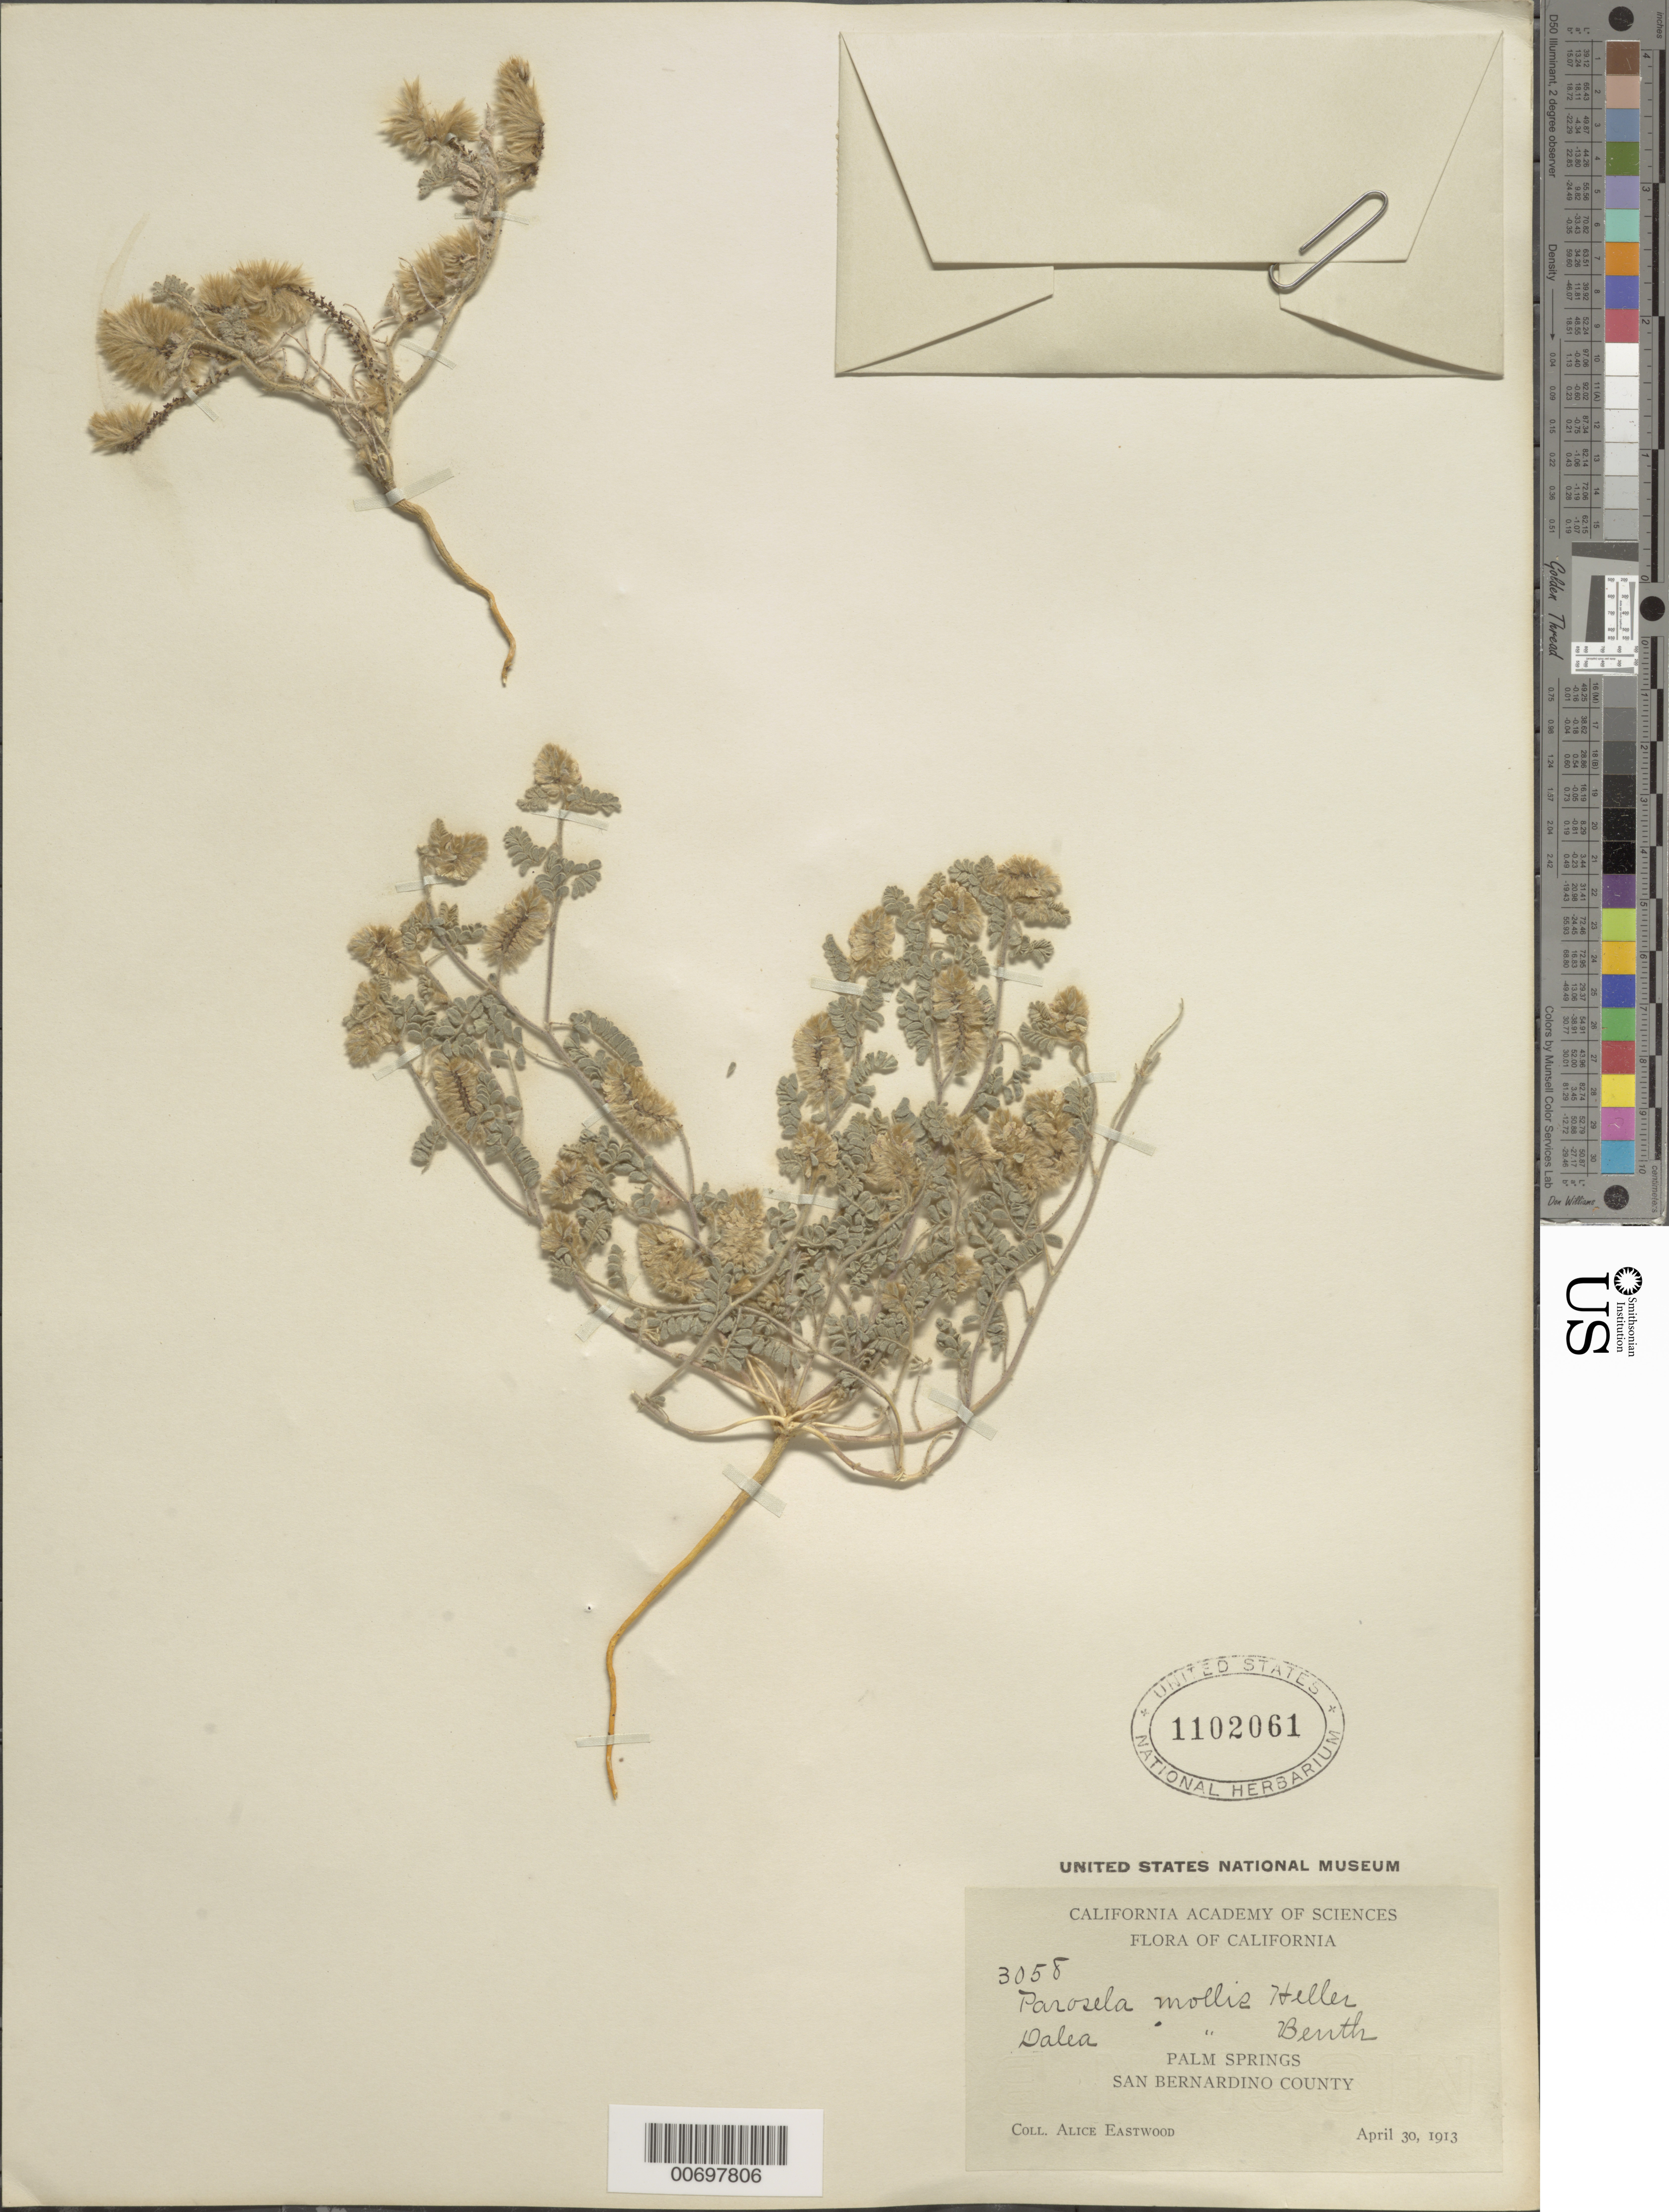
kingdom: Plantae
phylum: Tracheophyta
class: Magnoliopsida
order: Fabales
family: Fabaceae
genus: Dalea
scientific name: Dalea mollis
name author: Benth.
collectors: A. Eastwood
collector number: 3058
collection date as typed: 30 Apr 1913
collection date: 1913-04-30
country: United States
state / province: California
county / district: Riverside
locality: Palm Springs.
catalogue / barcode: US 1102061